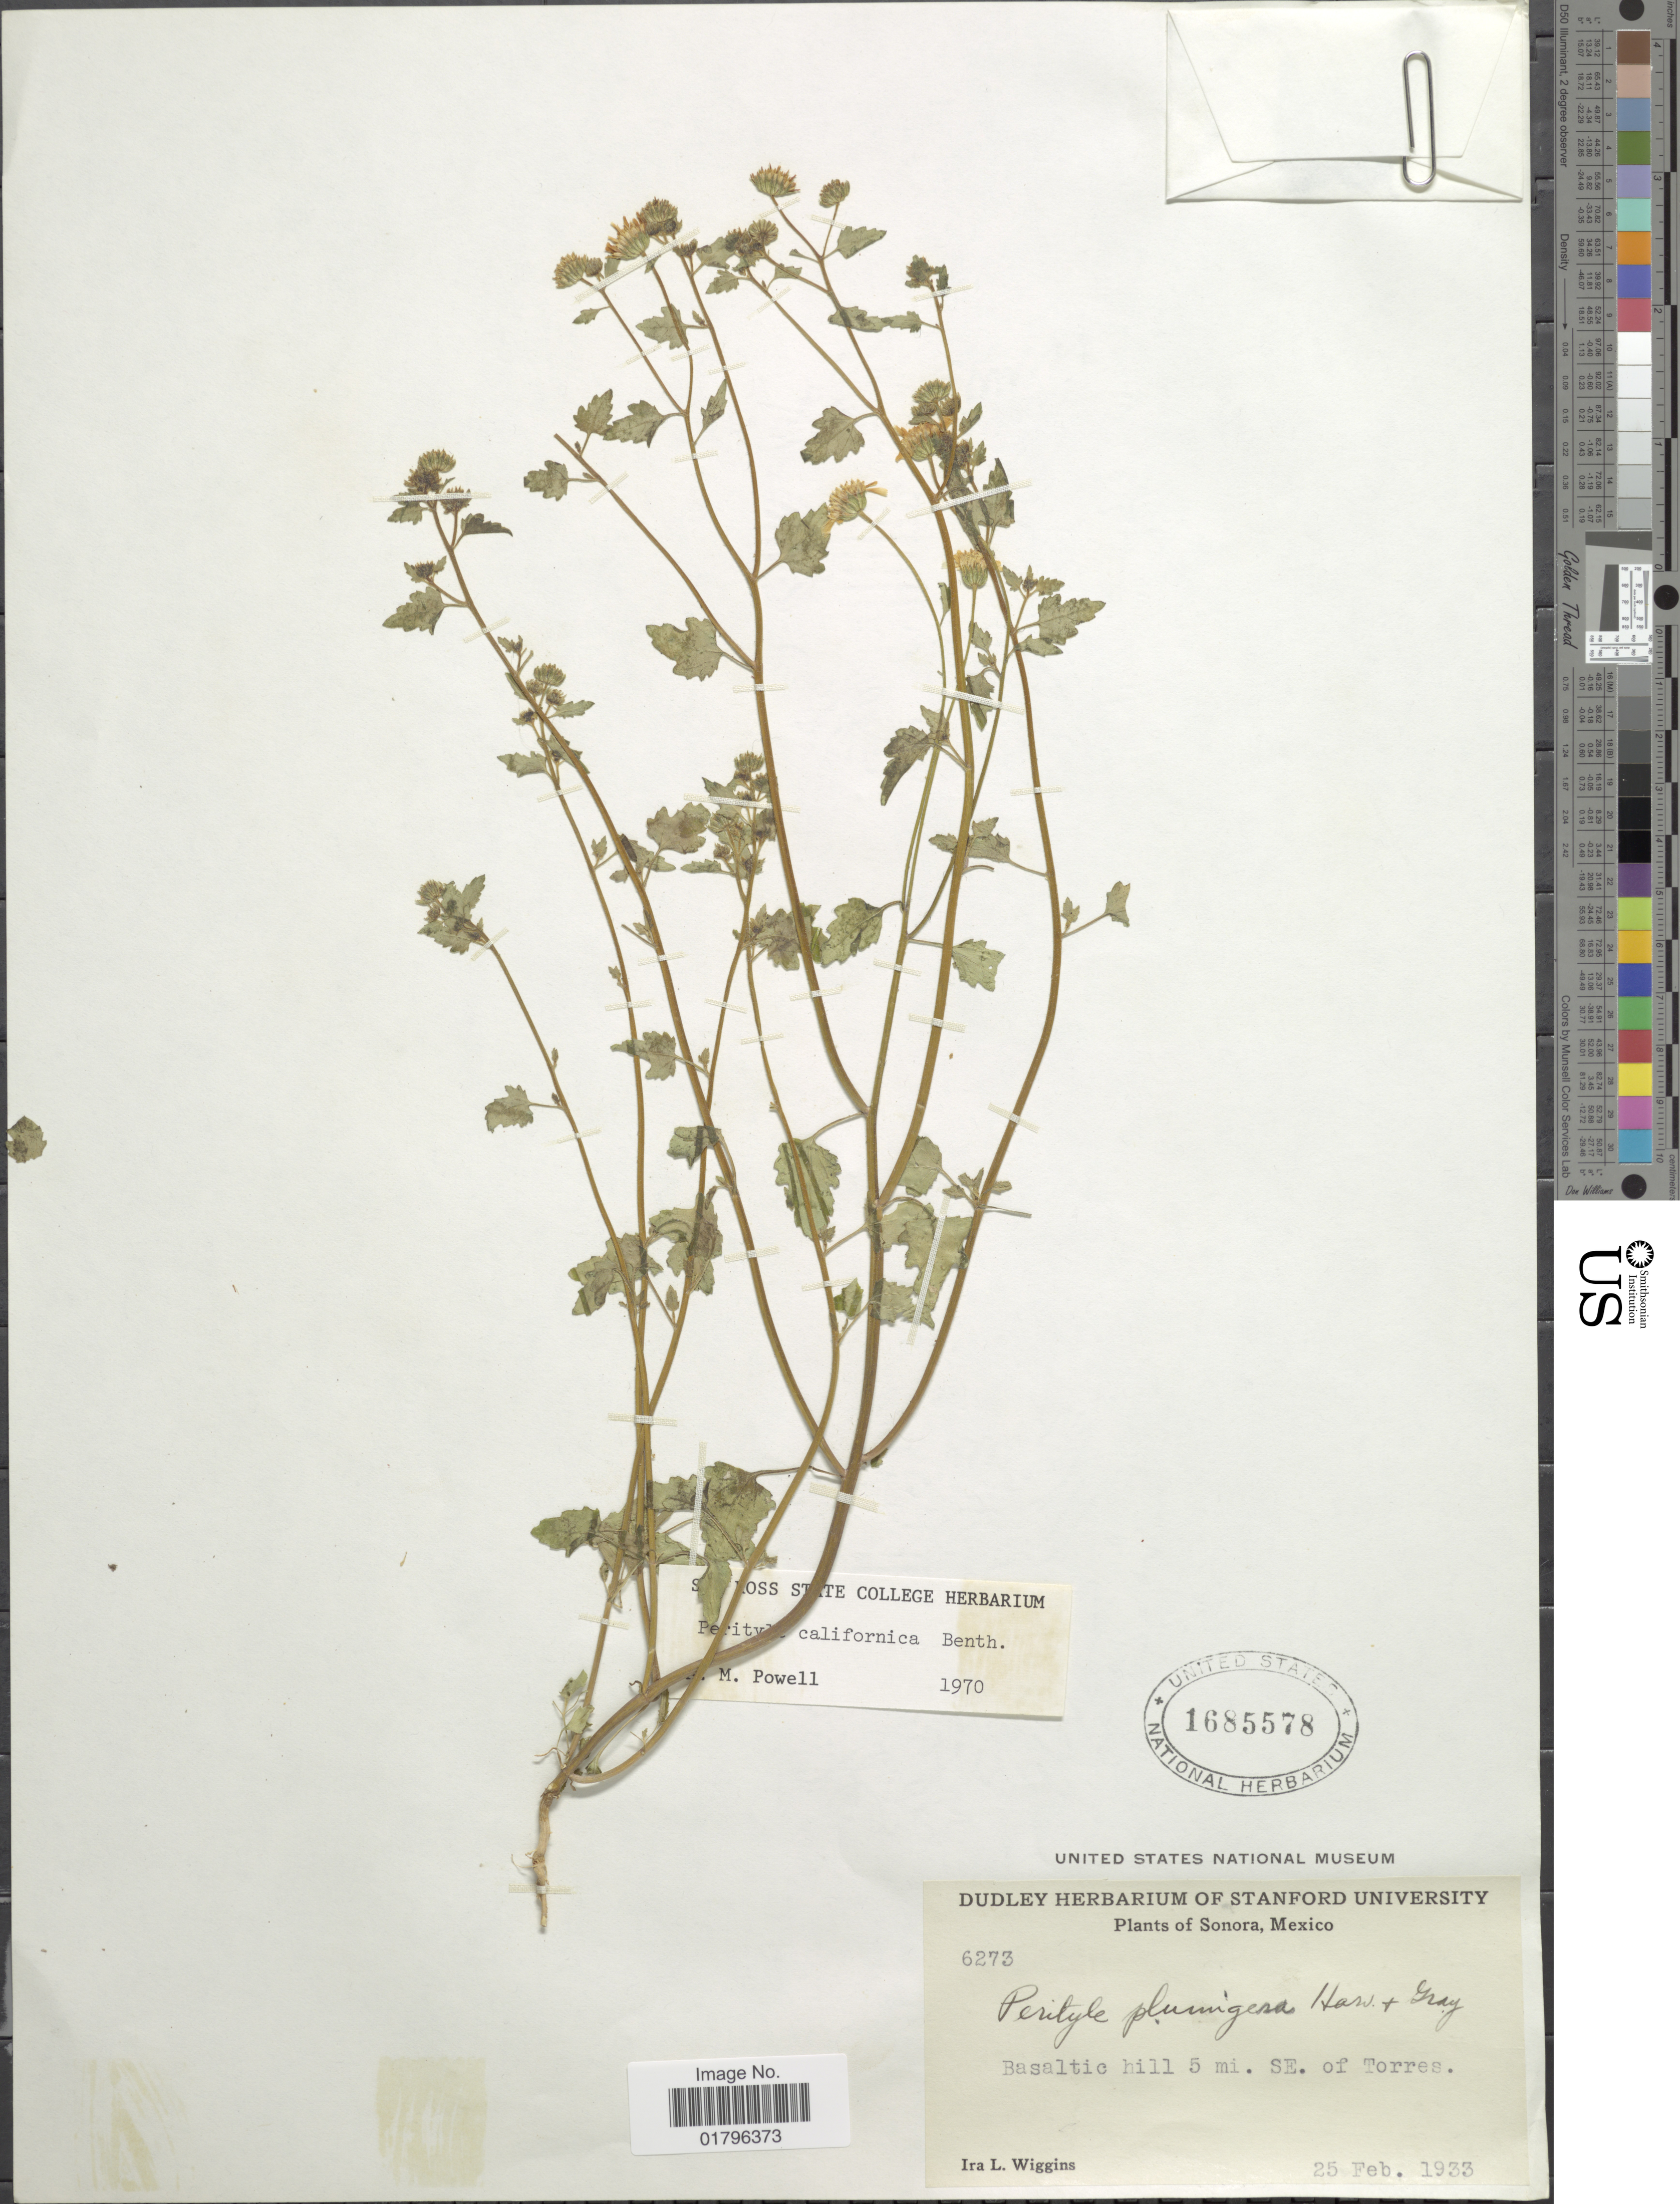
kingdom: Plantae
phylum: Tracheophyta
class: Magnoliopsida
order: Asterales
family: Asteraceae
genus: Perityle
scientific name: Perityle californica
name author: Benth.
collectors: I. L. Wiggins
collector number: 6273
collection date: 1933-02-25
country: Mexico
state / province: Sonora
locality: Basaltic hill 5 mi SE of Torres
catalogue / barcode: US 1685578